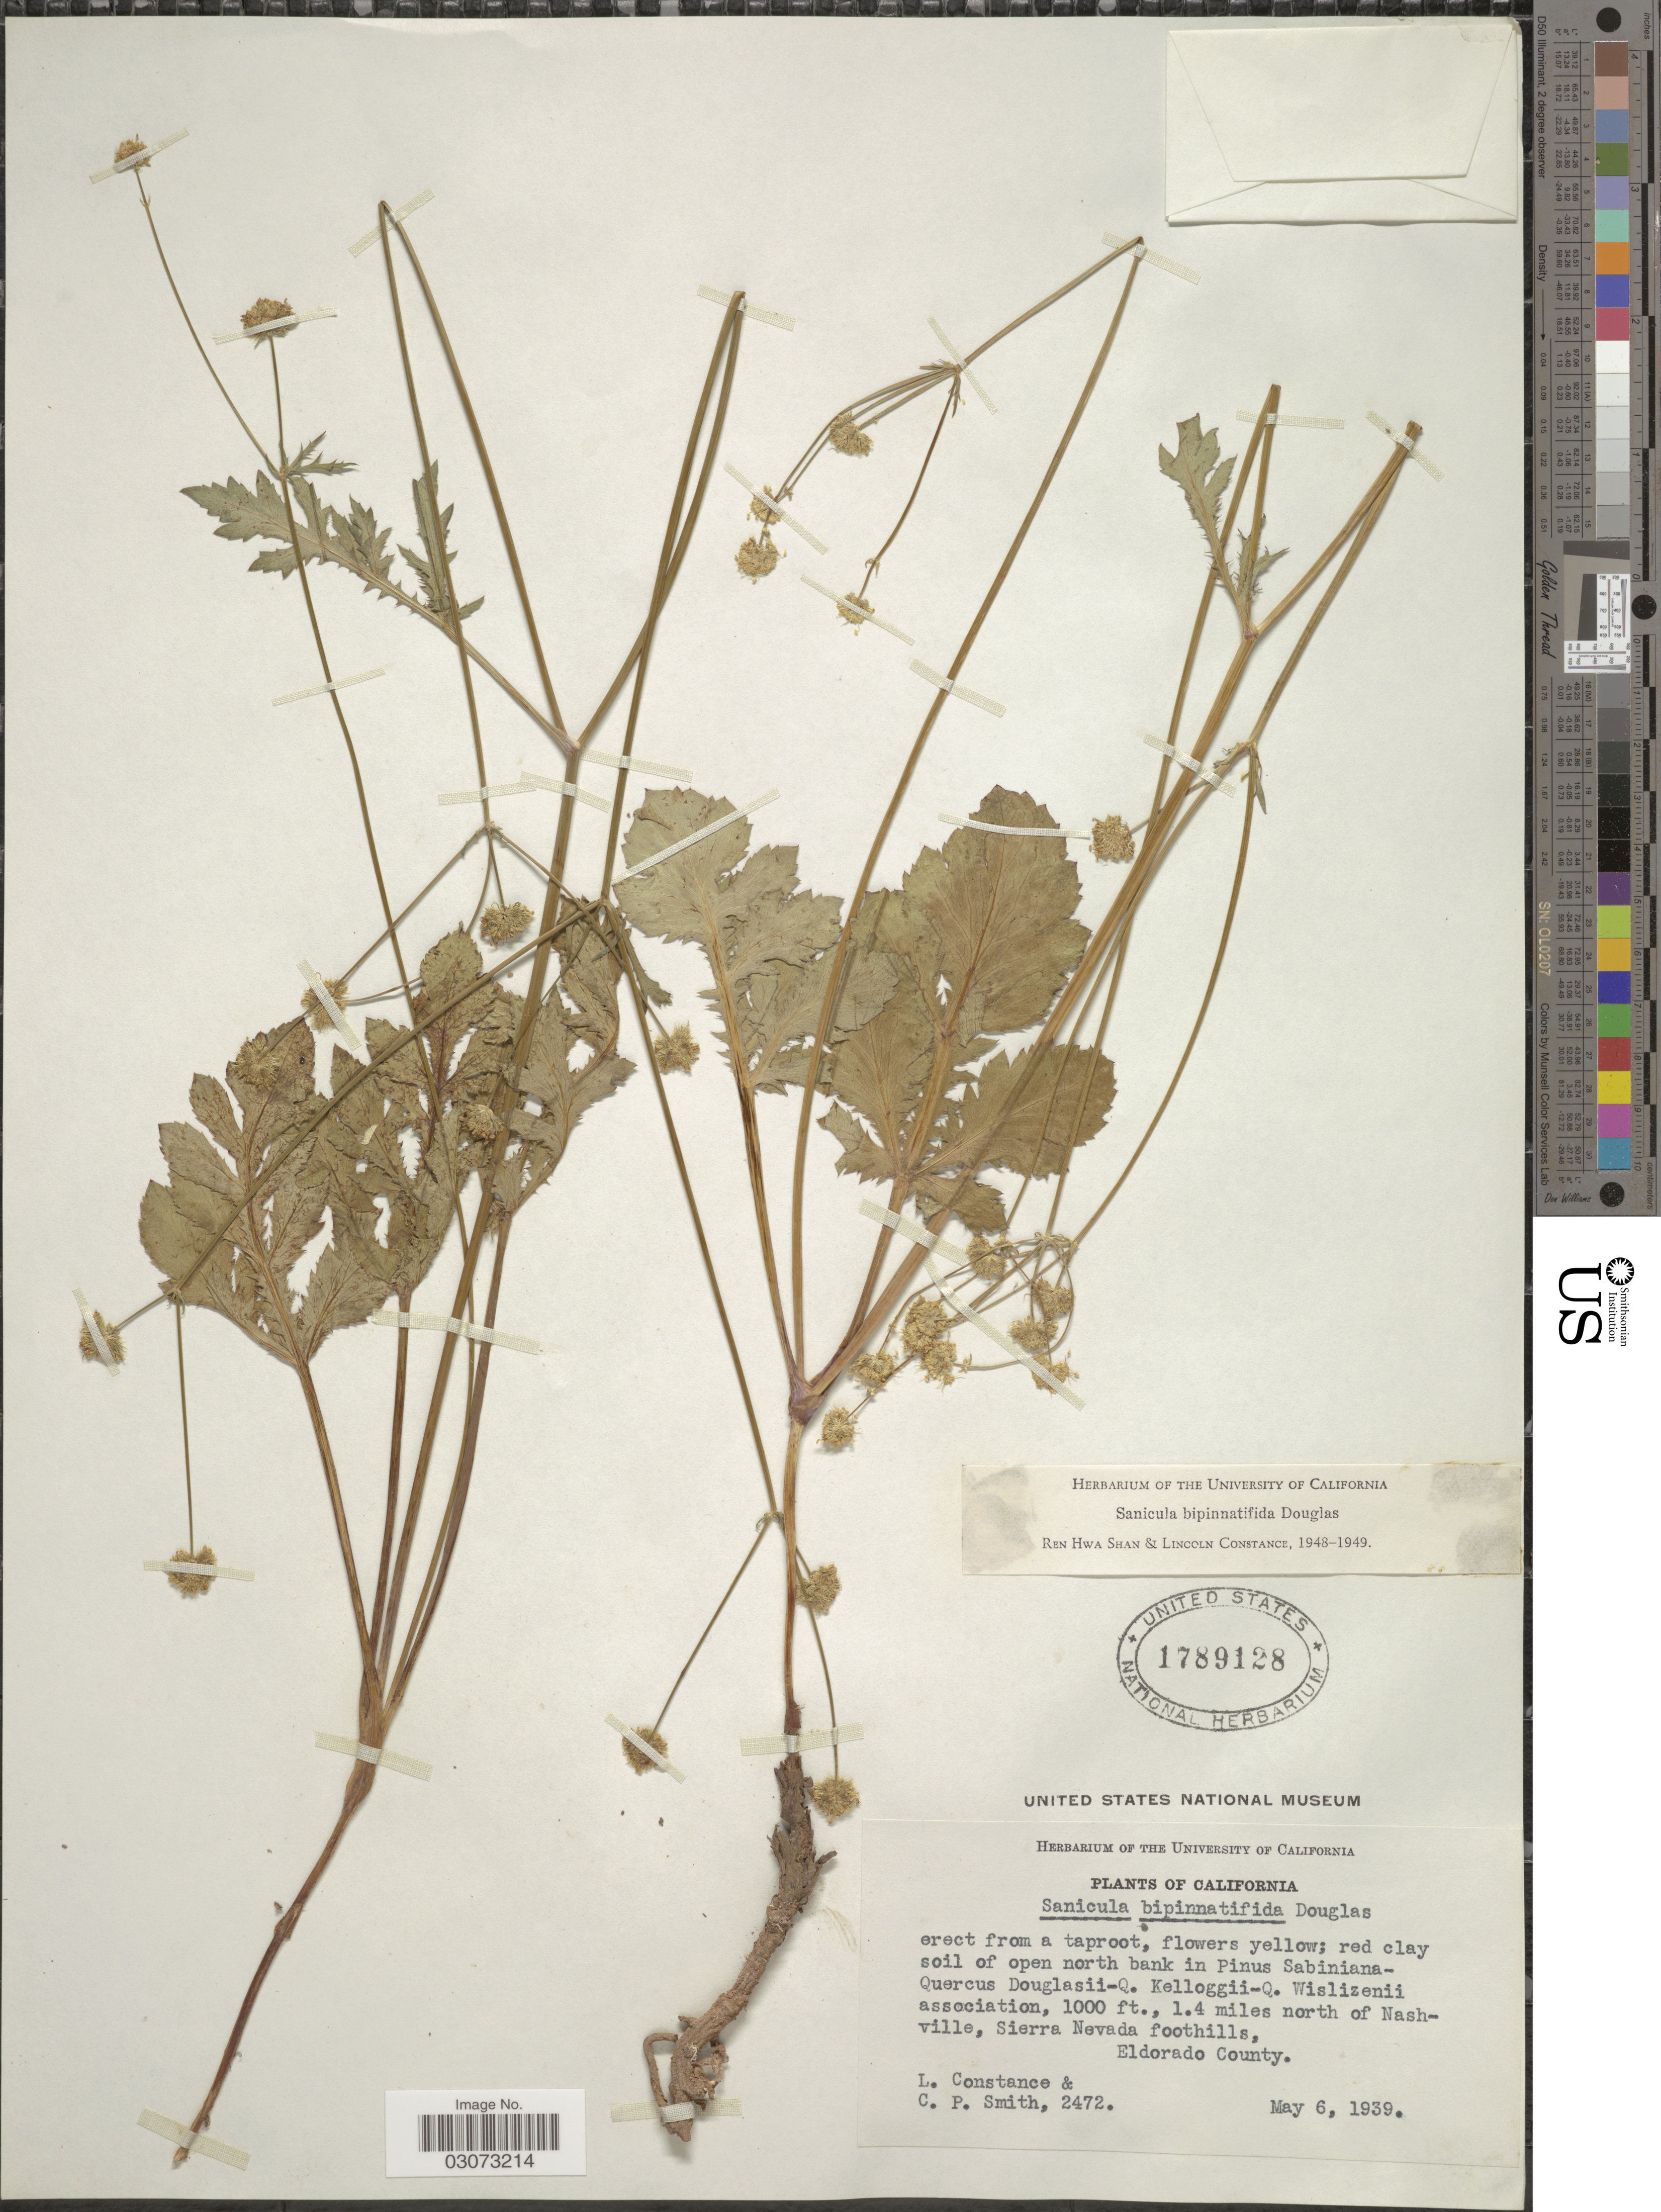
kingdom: Plantae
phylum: Tracheophyta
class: Magnoliopsida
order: Apiales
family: Apiaceae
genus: Sanicula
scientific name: Sanicula bipinnatifida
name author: Douglas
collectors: L. Constance & C. P. Smith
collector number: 2472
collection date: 1939-05-06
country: United States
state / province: California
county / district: El Dorado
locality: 1.4 miles north of Nashville, Sierra Nevada foothills, Eldorado County.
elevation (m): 305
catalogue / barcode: US 1789128